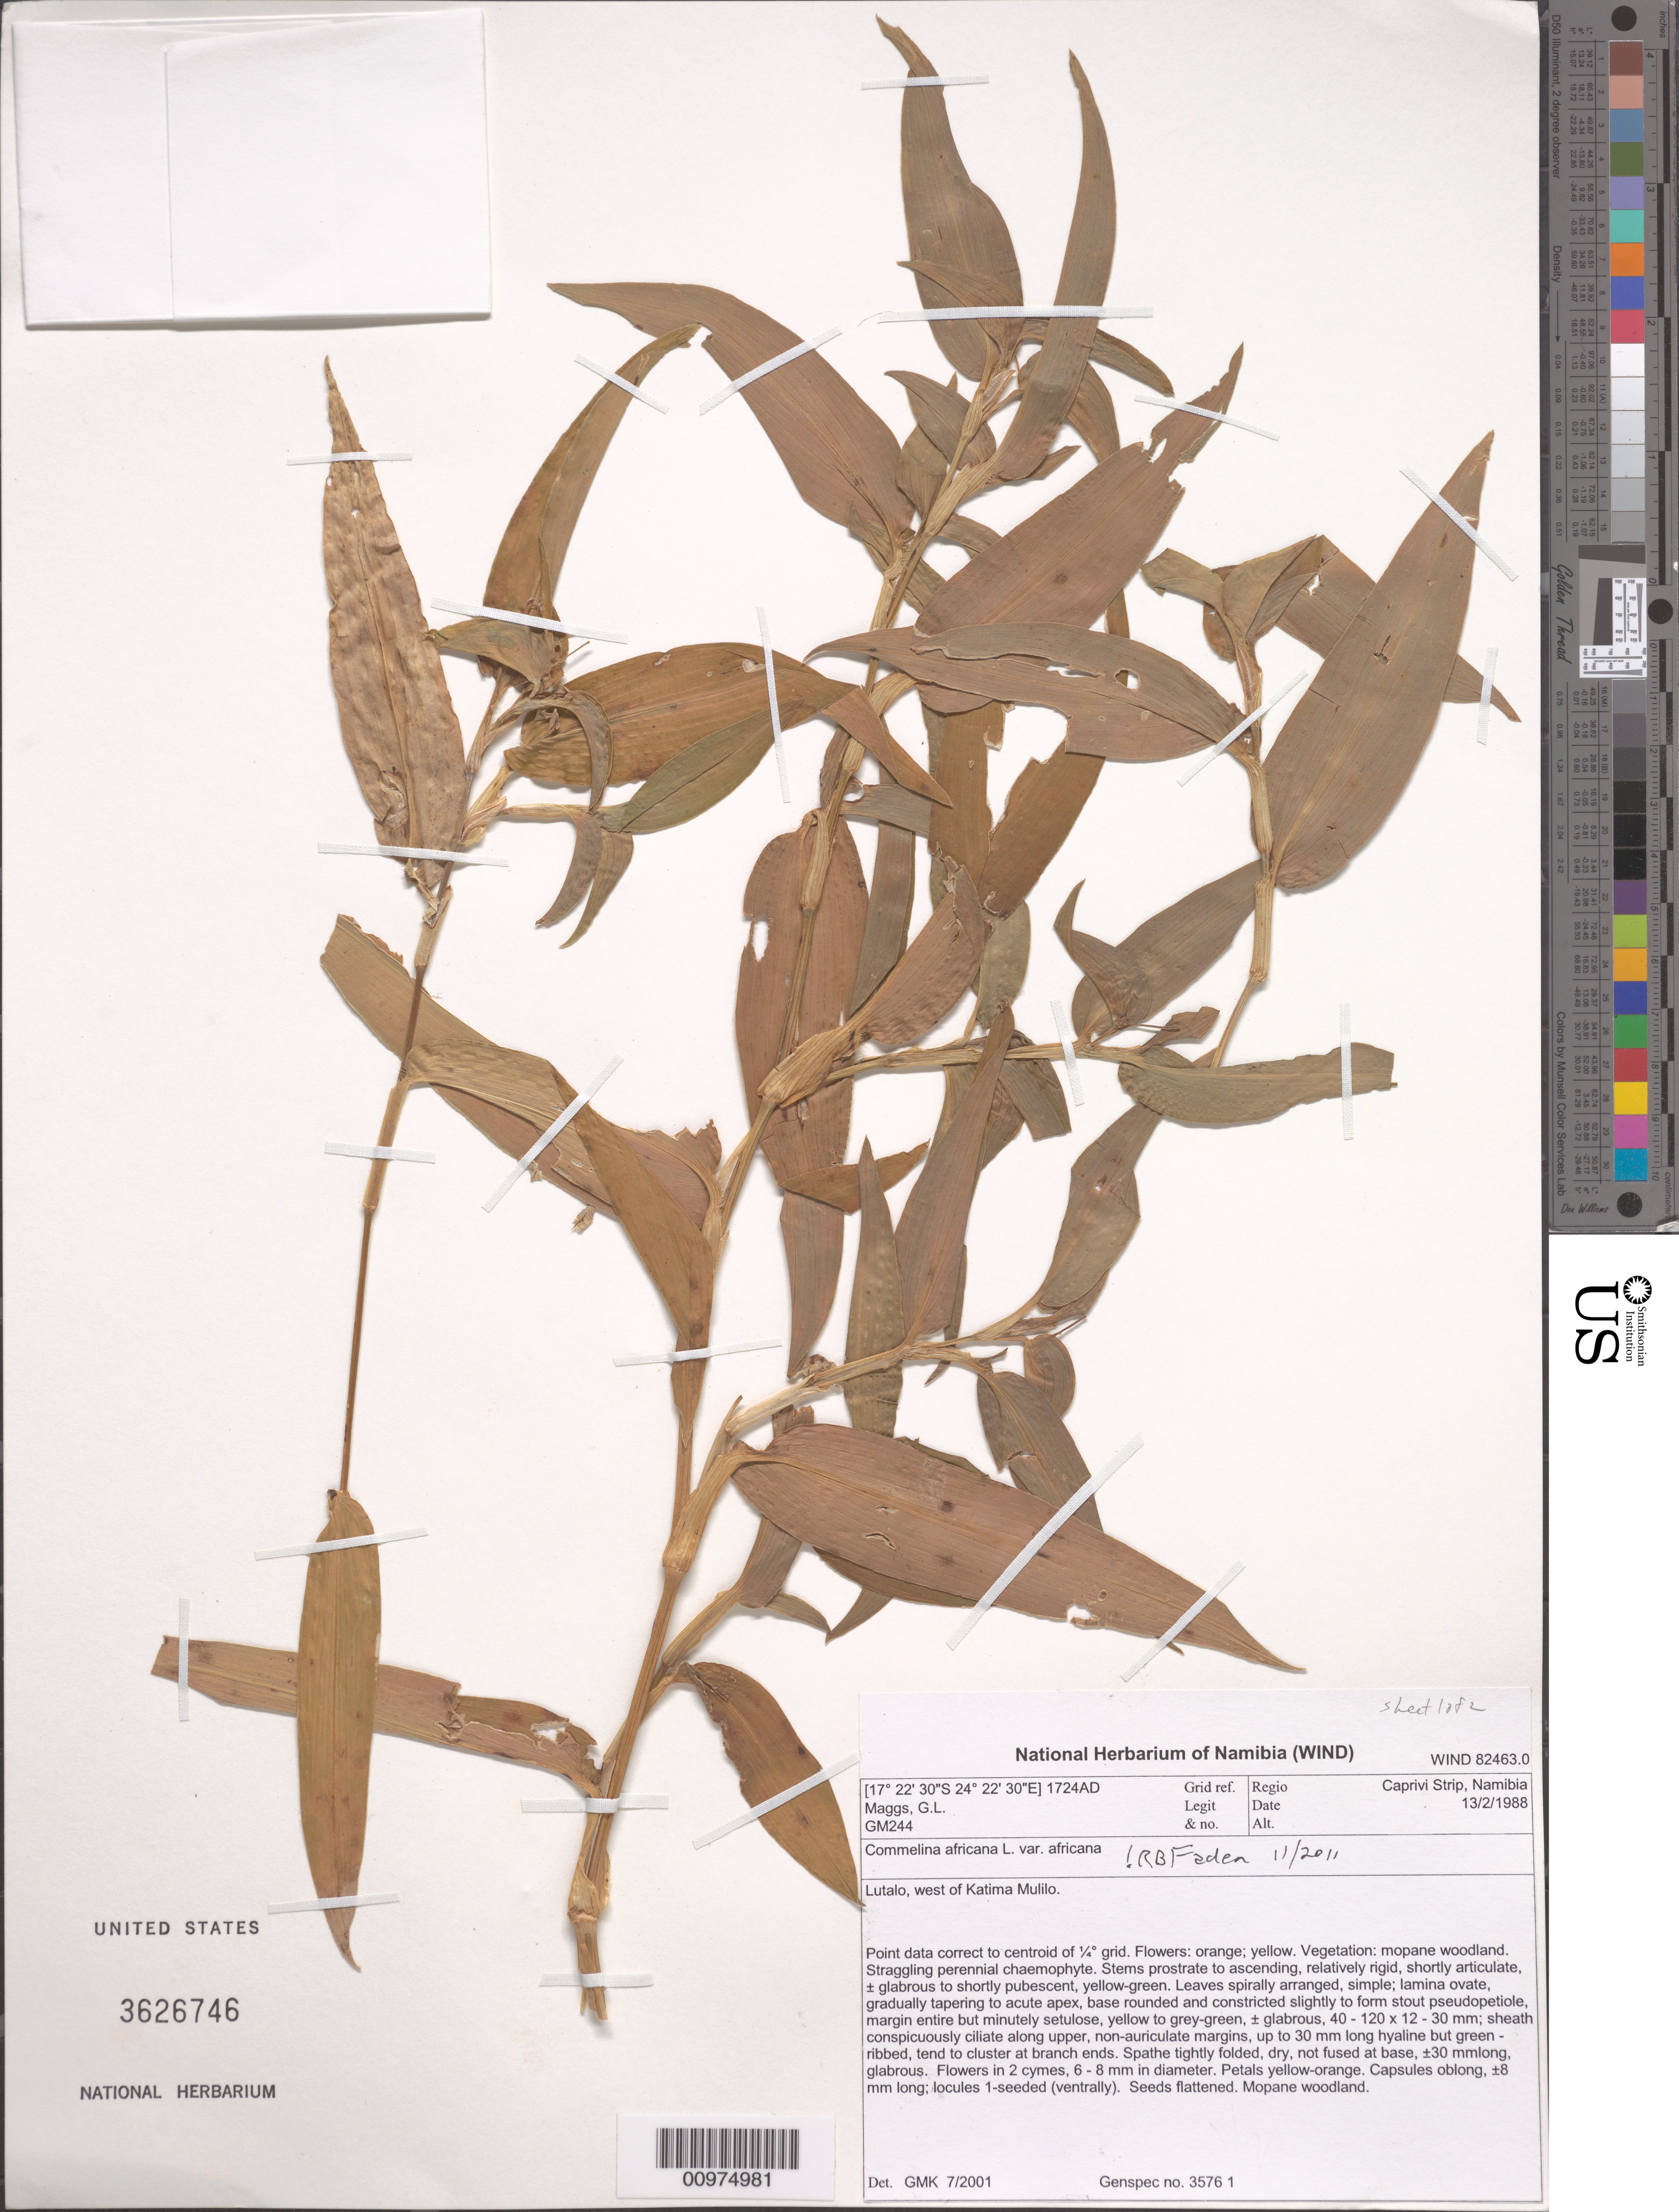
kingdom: Plantae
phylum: Tracheophyta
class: Liliopsida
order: Commelinales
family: Commelinaceae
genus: Commelina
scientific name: Commelina africana var. africana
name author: L.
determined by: Faden, Robert B., (US), Smithsonian Institution - National Museum of Natural History (UNITED STATES)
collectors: G. L. Maggs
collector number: Gm244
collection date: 1988-02-13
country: Namibia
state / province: Caprivi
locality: Lutalo, west of Katima Mulilo.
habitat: Vegetation: mopane woodland.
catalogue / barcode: US 3626746